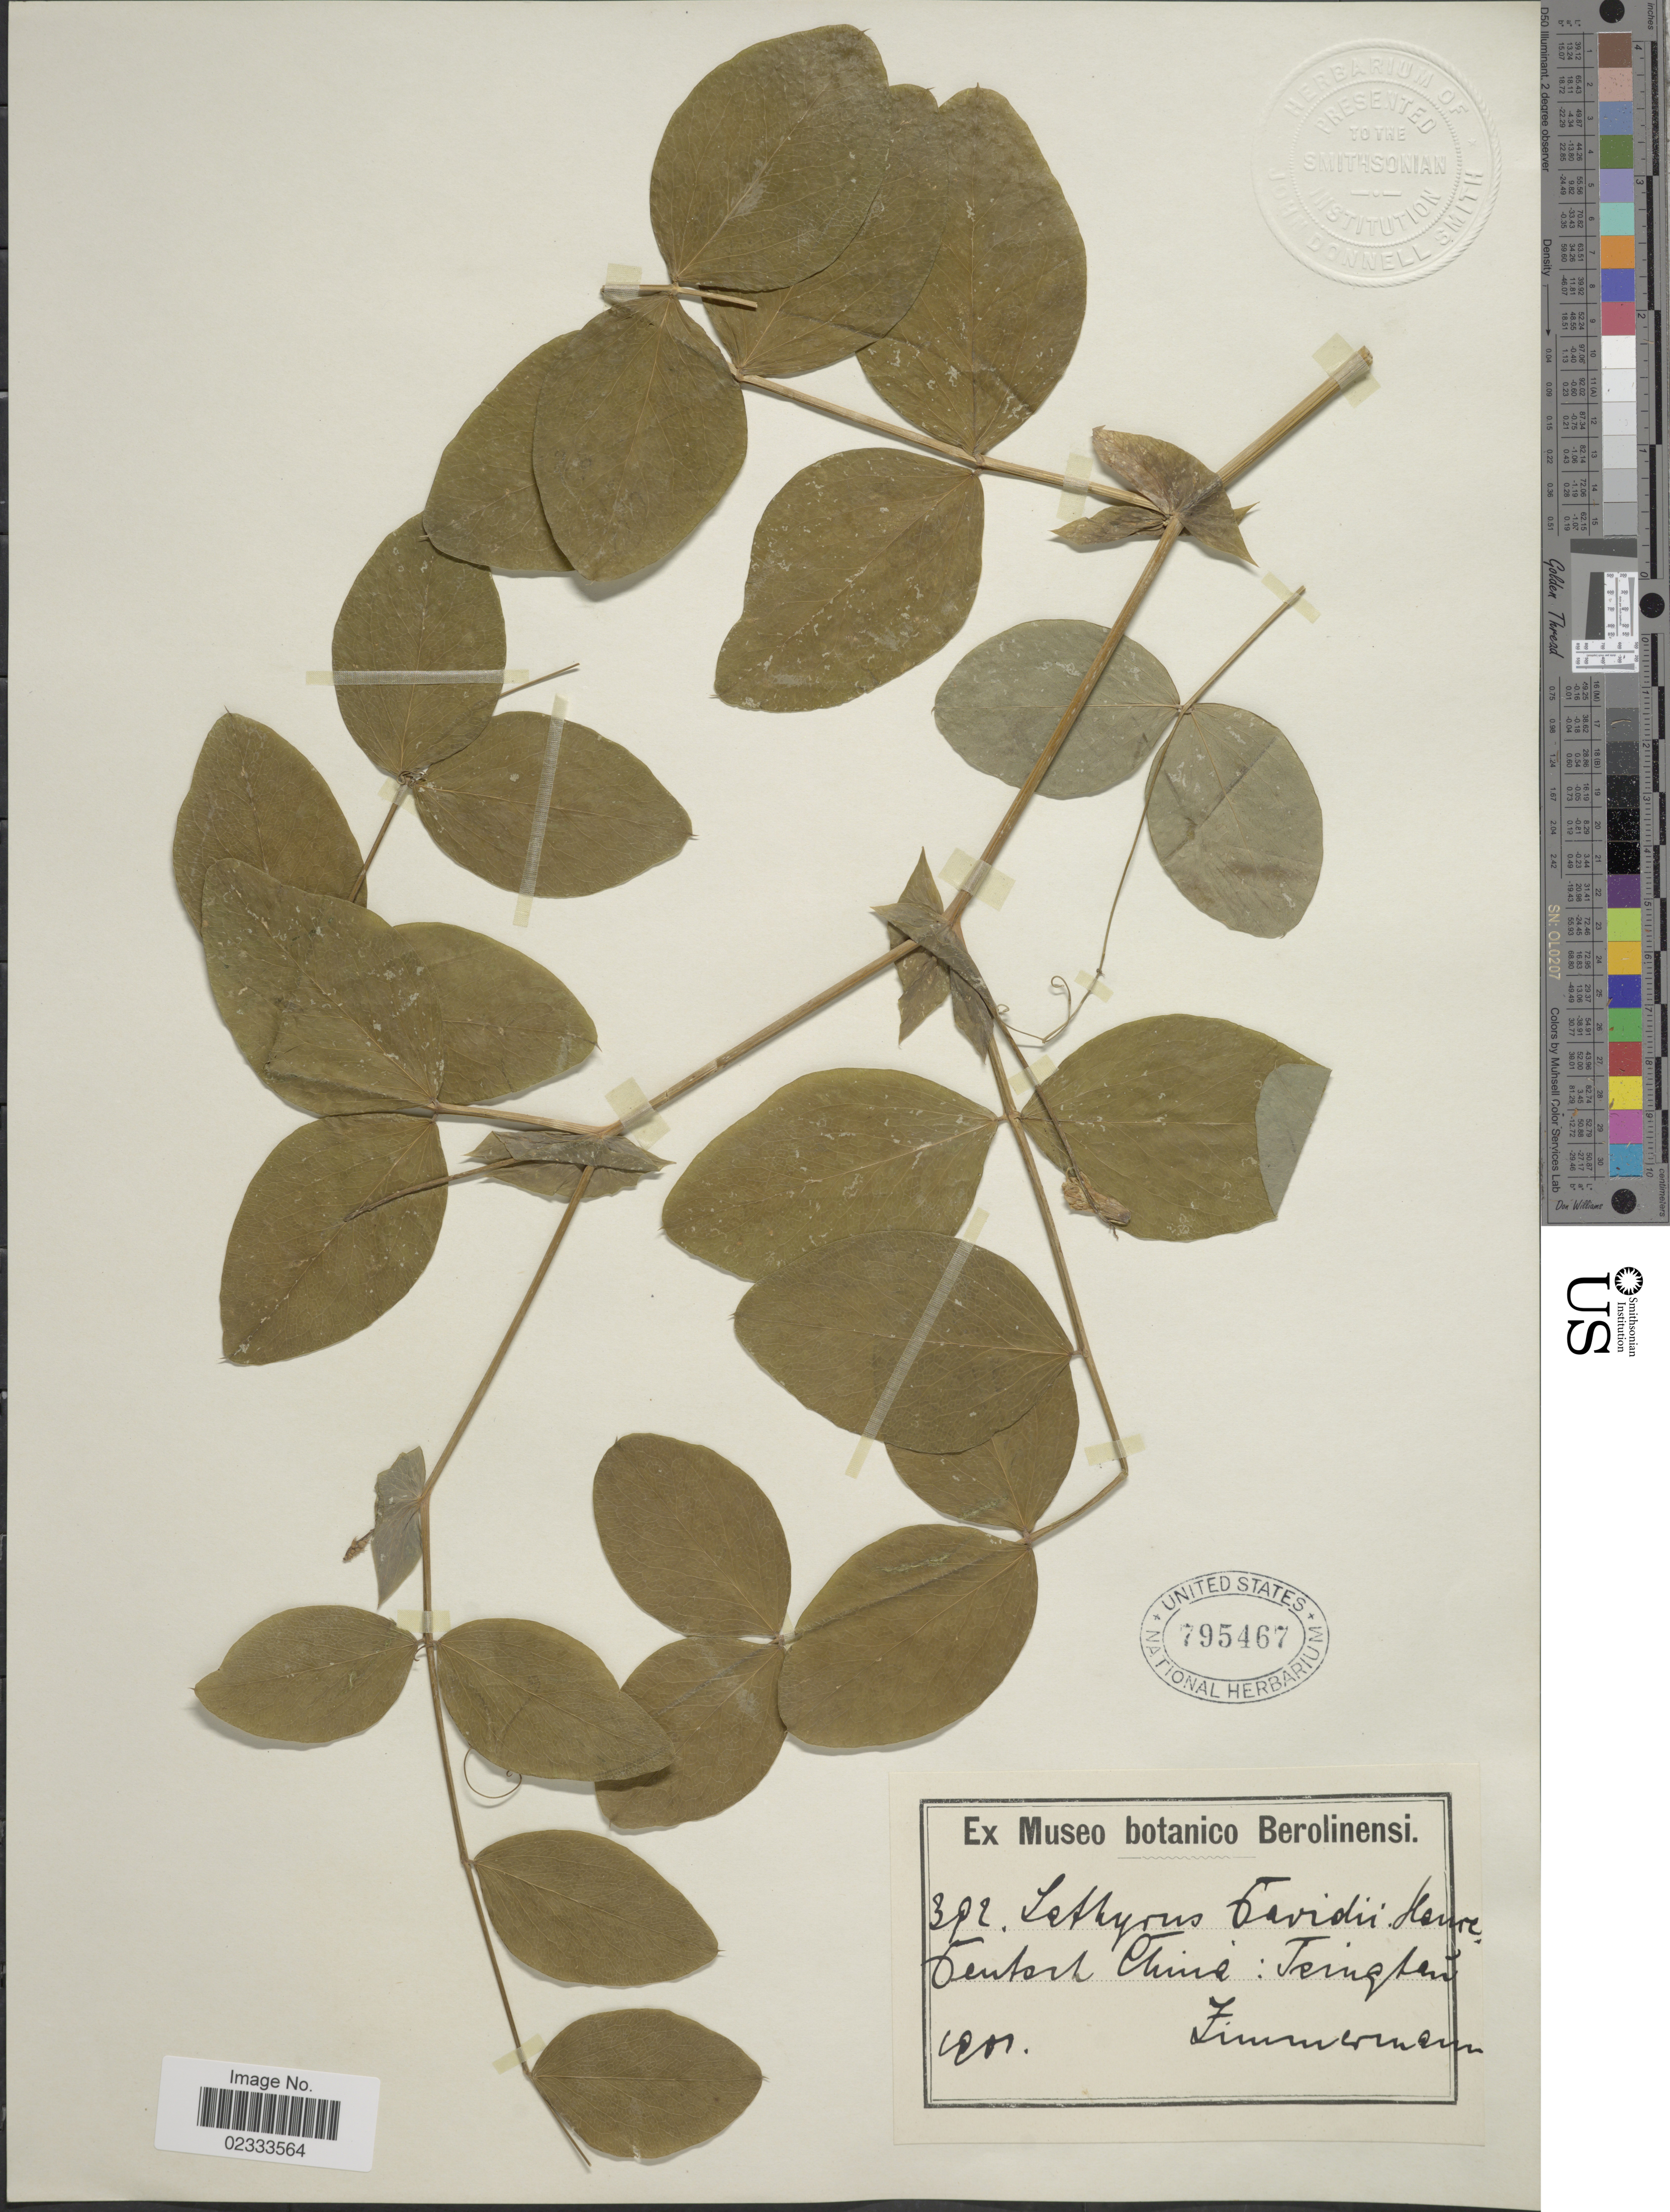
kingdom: Plantae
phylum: Tracheophyta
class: Magnoliopsida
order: Fabales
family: Fabaceae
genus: Lathyrus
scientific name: Lathyrus davidii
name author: Hance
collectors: -. Zimmermann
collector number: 392*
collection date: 1901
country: China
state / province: Shandong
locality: Deutsch China: Tsingtau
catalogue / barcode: US 795467